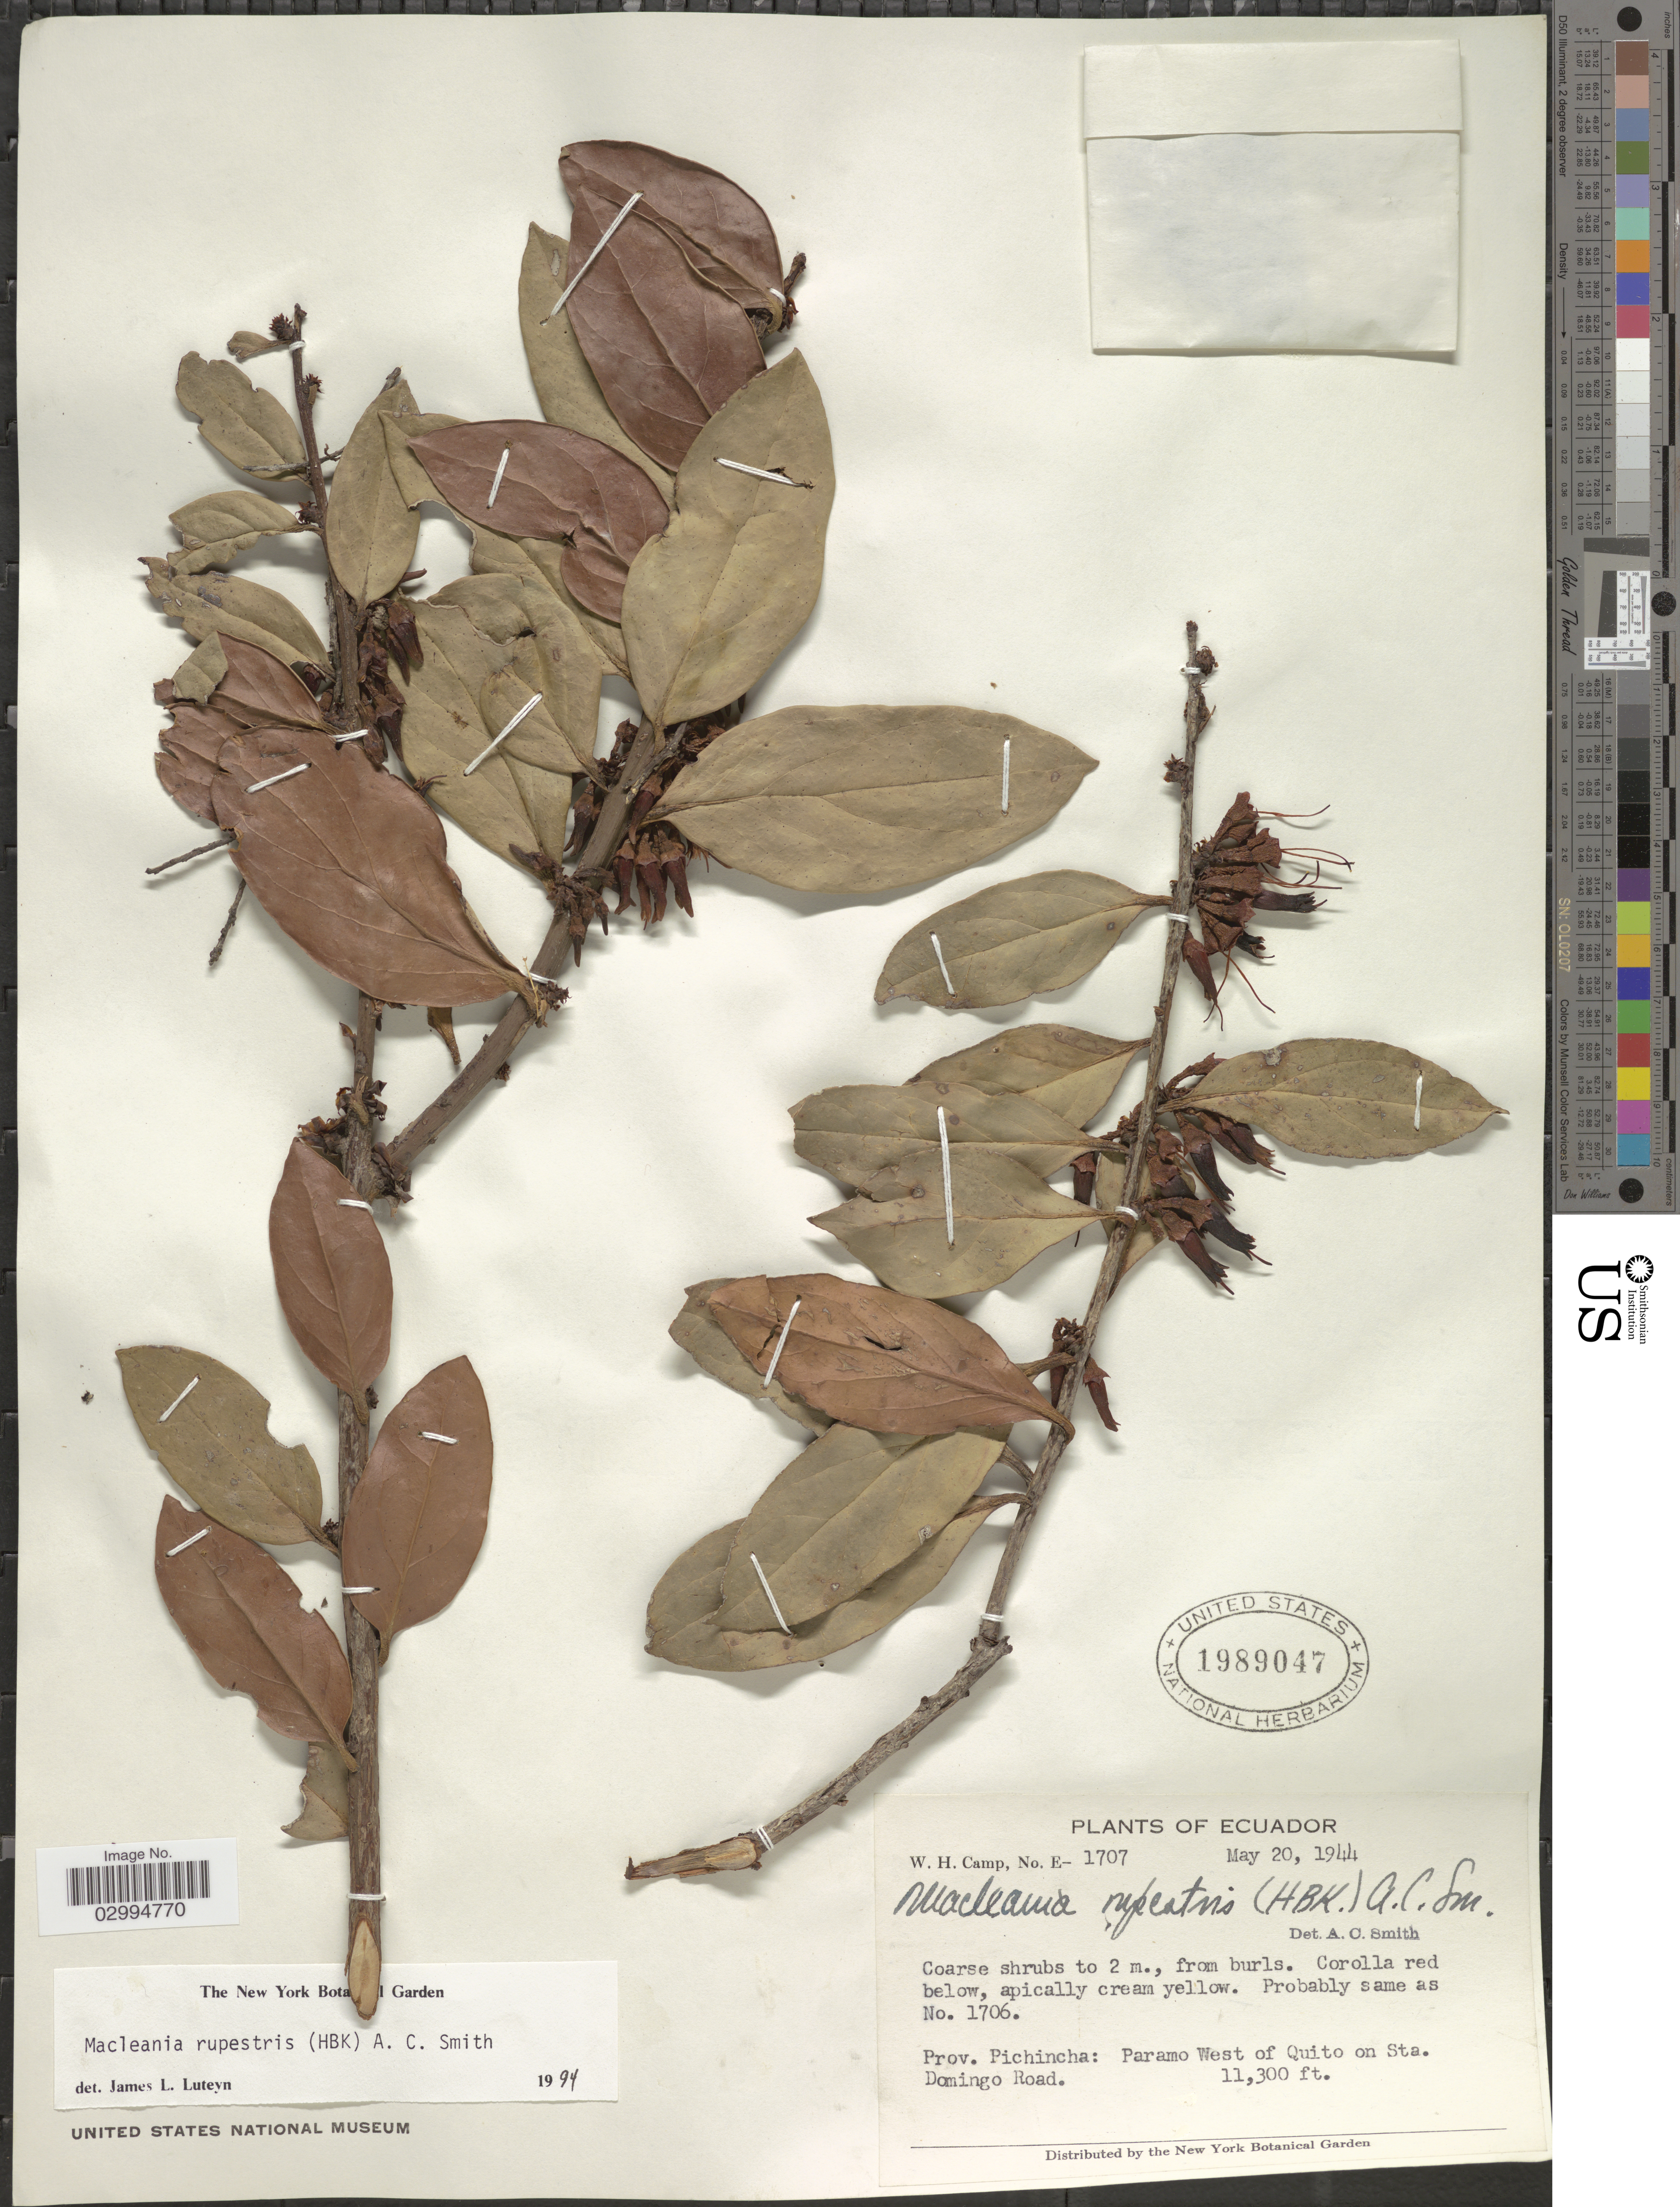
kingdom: Plantae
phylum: Tracheophyta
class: Magnoliopsida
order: Ericales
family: Ericaceae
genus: Macleania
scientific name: Macleania rupestris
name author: (Kunth) A.C. Sm.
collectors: W. H. Camp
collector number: E-1707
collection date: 1944-05-20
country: Ecuador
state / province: Pichincha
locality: Paramo West of Quito on Sta. Domingo Road.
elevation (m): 3444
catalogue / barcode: US 1989047